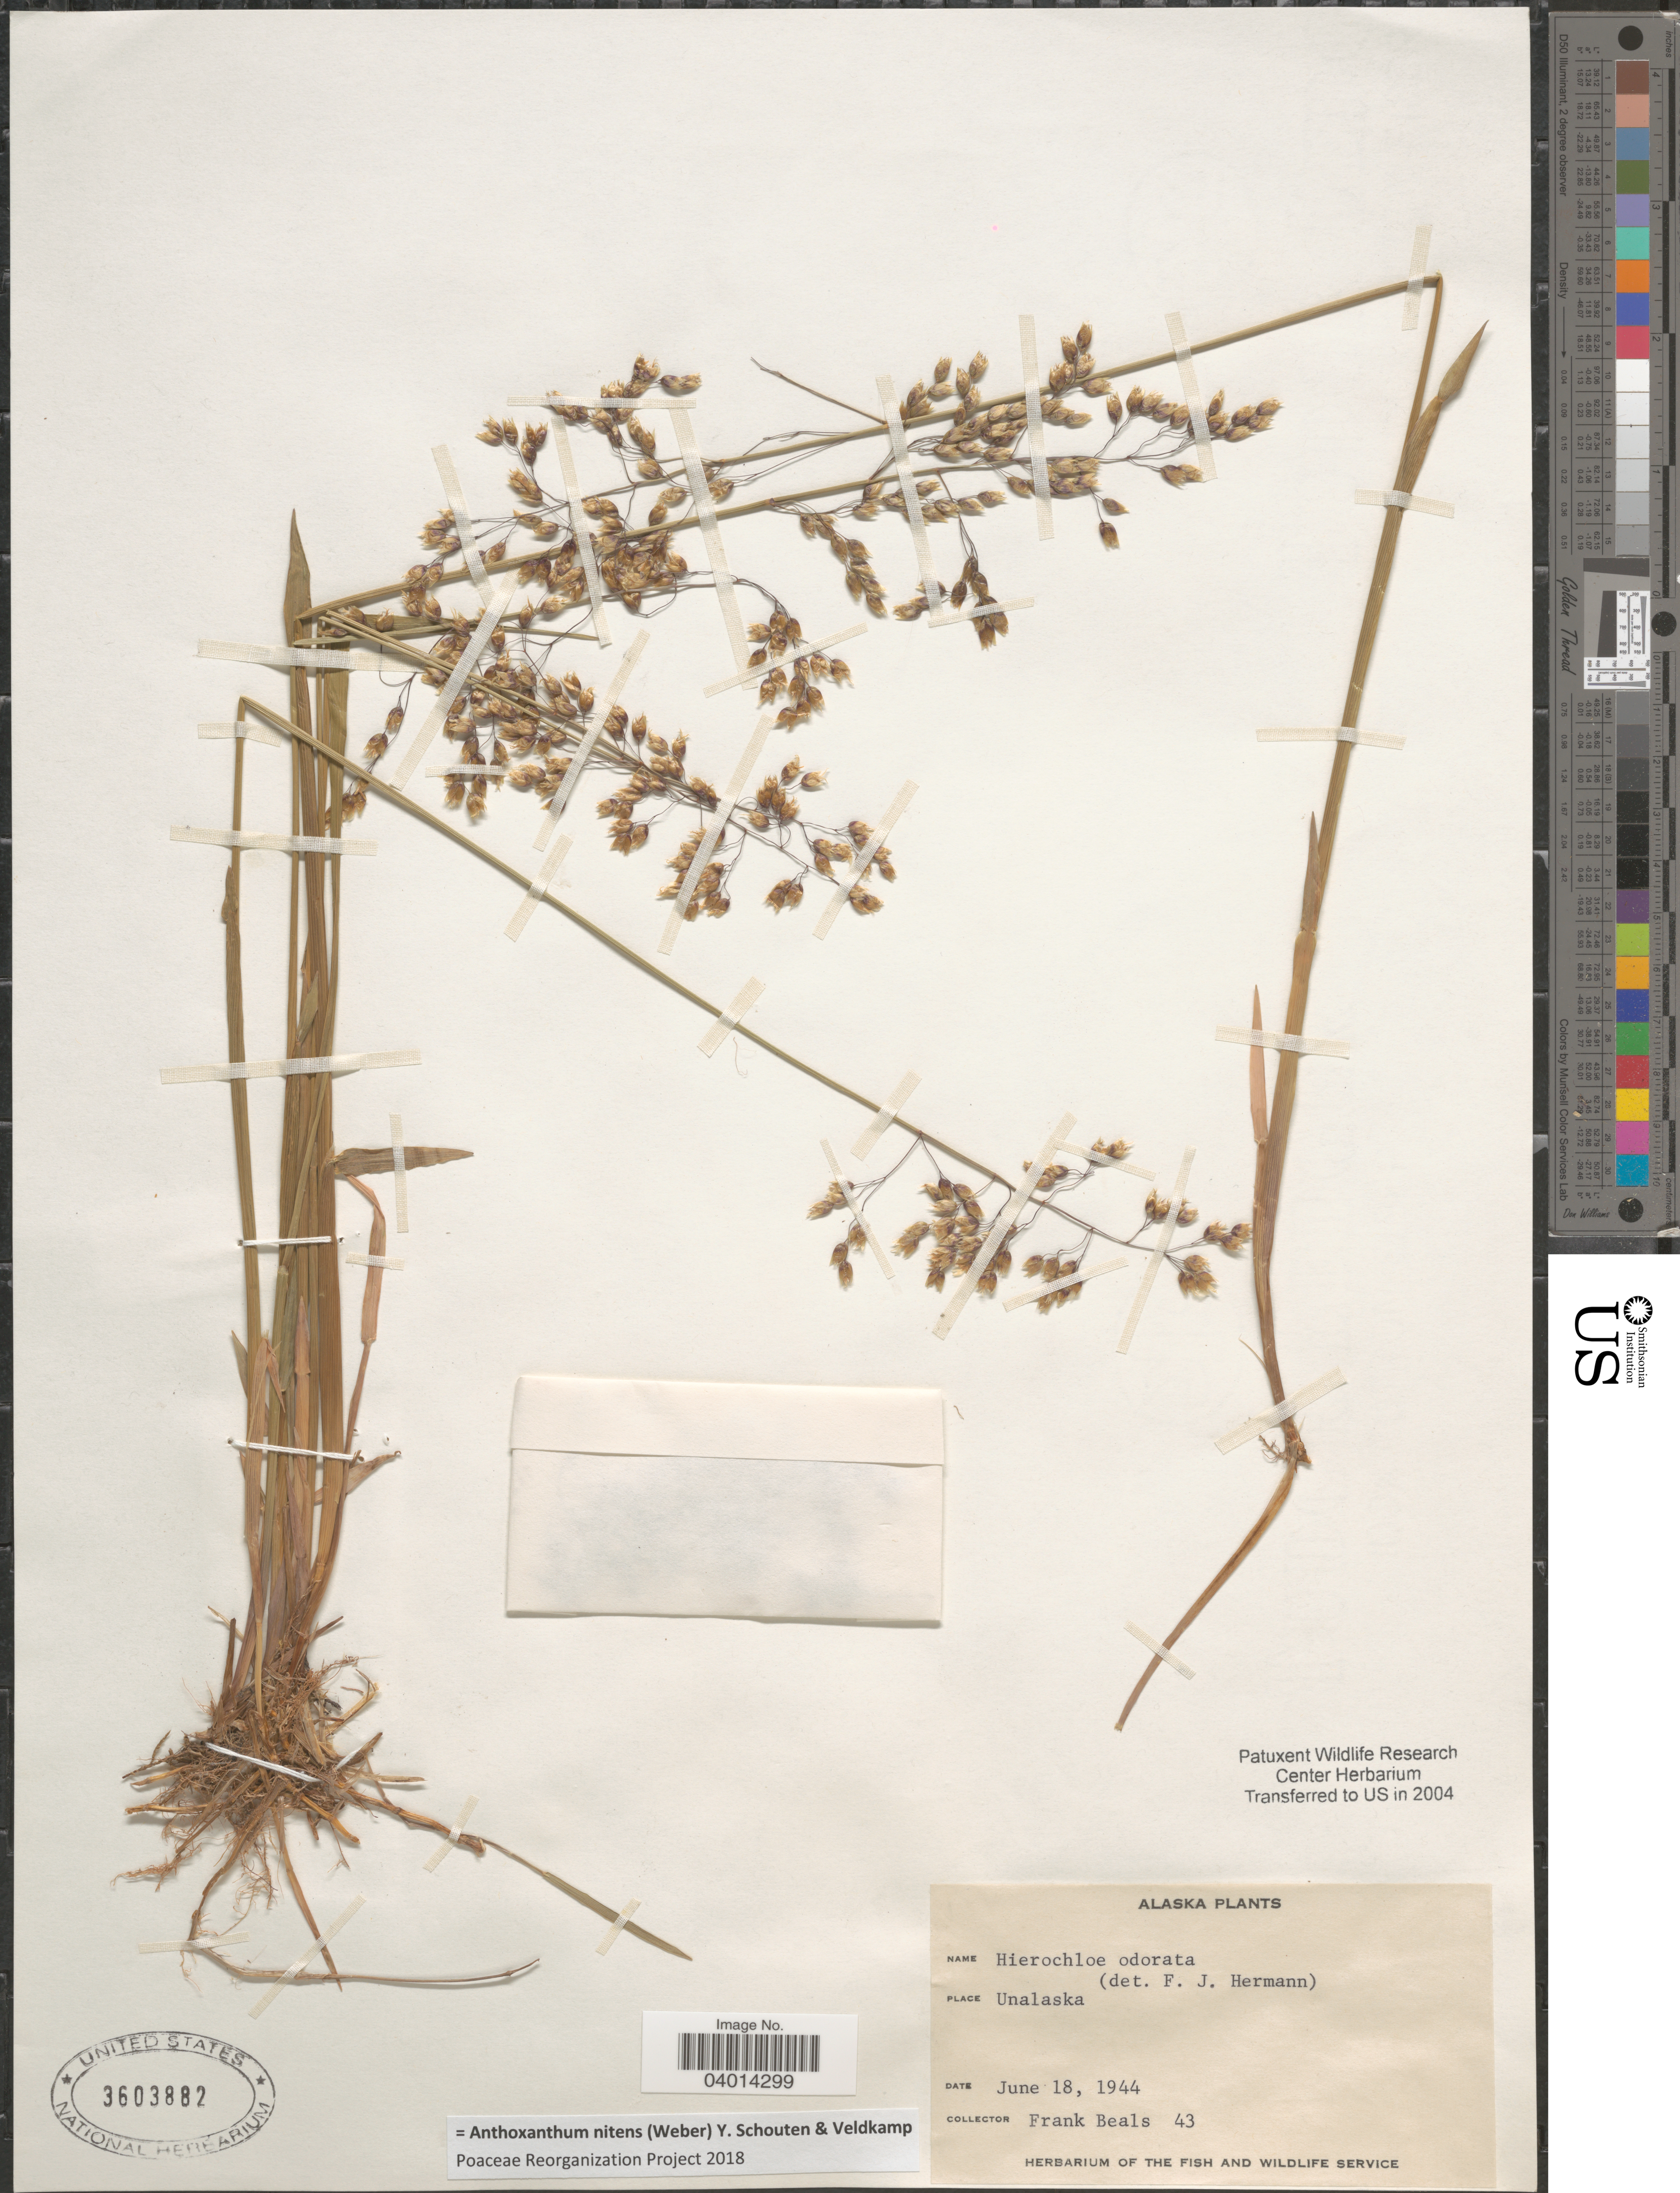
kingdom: Plantae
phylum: Tracheophyta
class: Liliopsida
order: Poales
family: Poaceae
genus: Anthoxanthum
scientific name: Anthoxanthum nitens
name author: (G.H. Weber) R.T.A. Schouten & Veldkamp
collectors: F. Beals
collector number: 43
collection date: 1944-06-18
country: United States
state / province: Alaska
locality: Unalaska.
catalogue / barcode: US 3603882